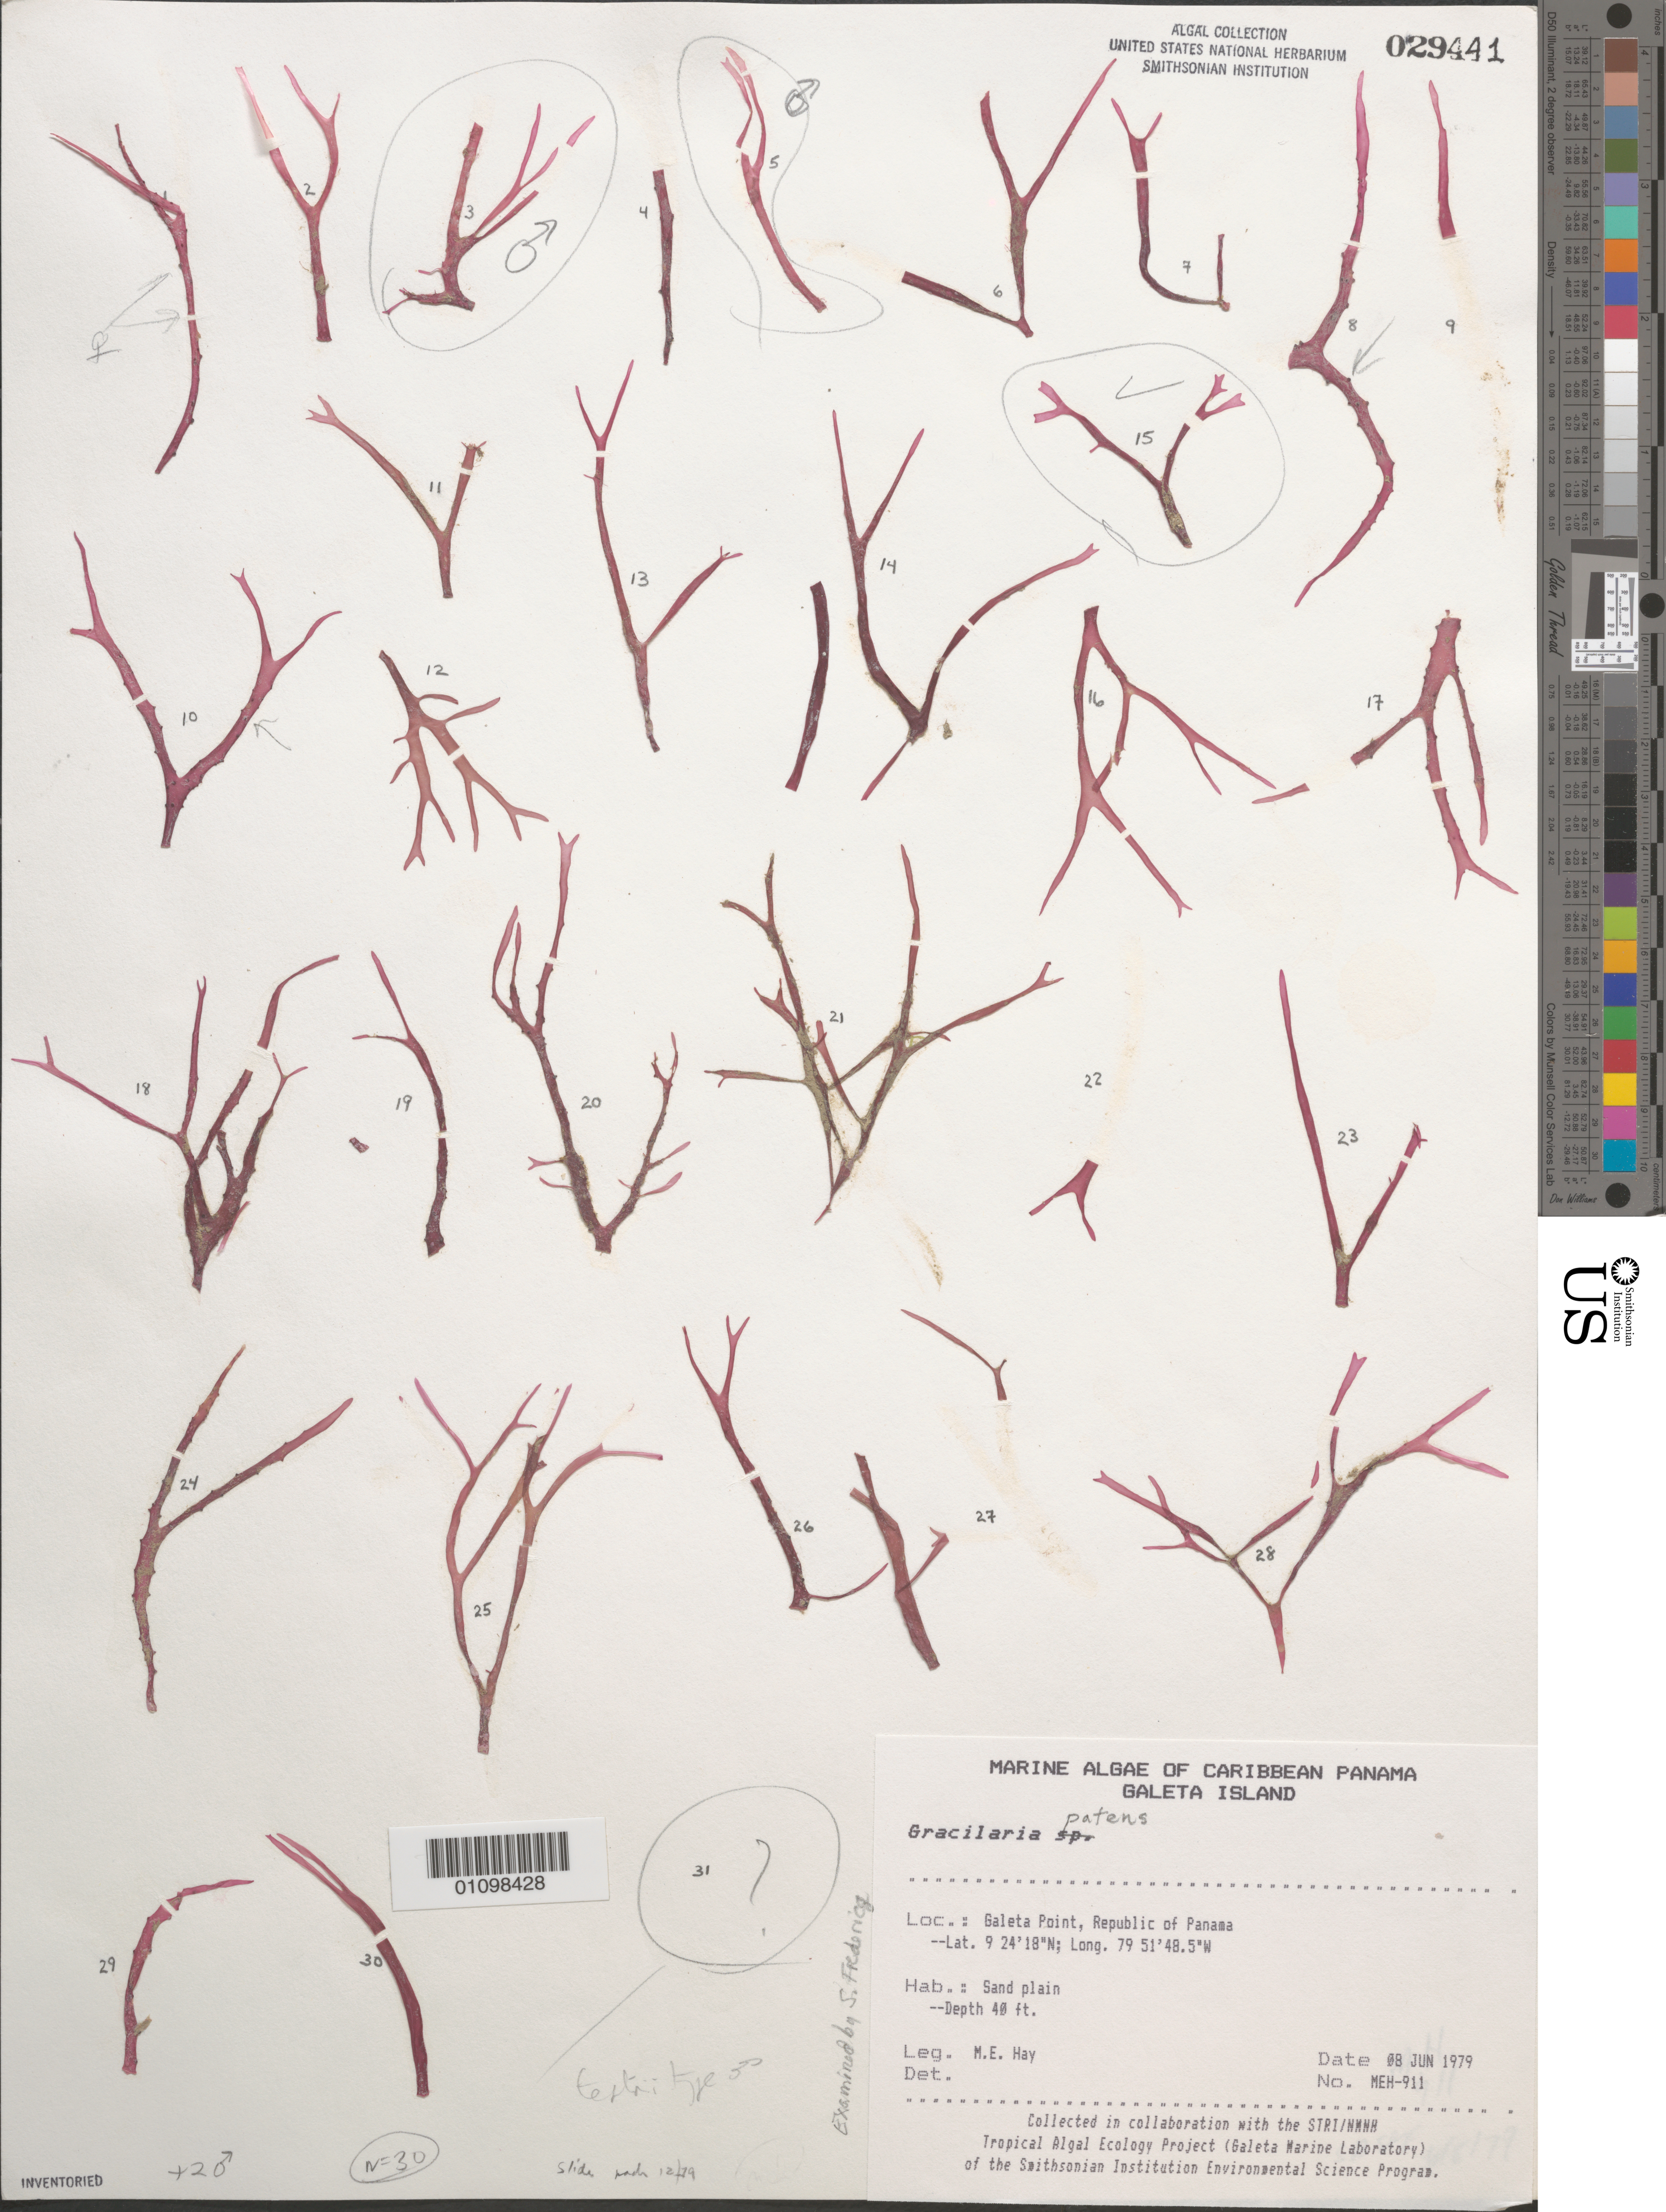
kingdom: Plantae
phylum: Rhodophyta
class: Florideophyceae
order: Gracilariales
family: Gracilariaceae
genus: Gracilaria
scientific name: Gracilaria patens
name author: P. Crouan & H. Crouan in Schramm & Maze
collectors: M. E. Hay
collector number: MEH-911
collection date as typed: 08 Jun 1979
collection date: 1979-06-08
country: Panama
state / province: Colón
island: Galeta Island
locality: Galeta Point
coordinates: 9 24' 18" N, 79 51' 48.5" W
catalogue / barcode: US 29441